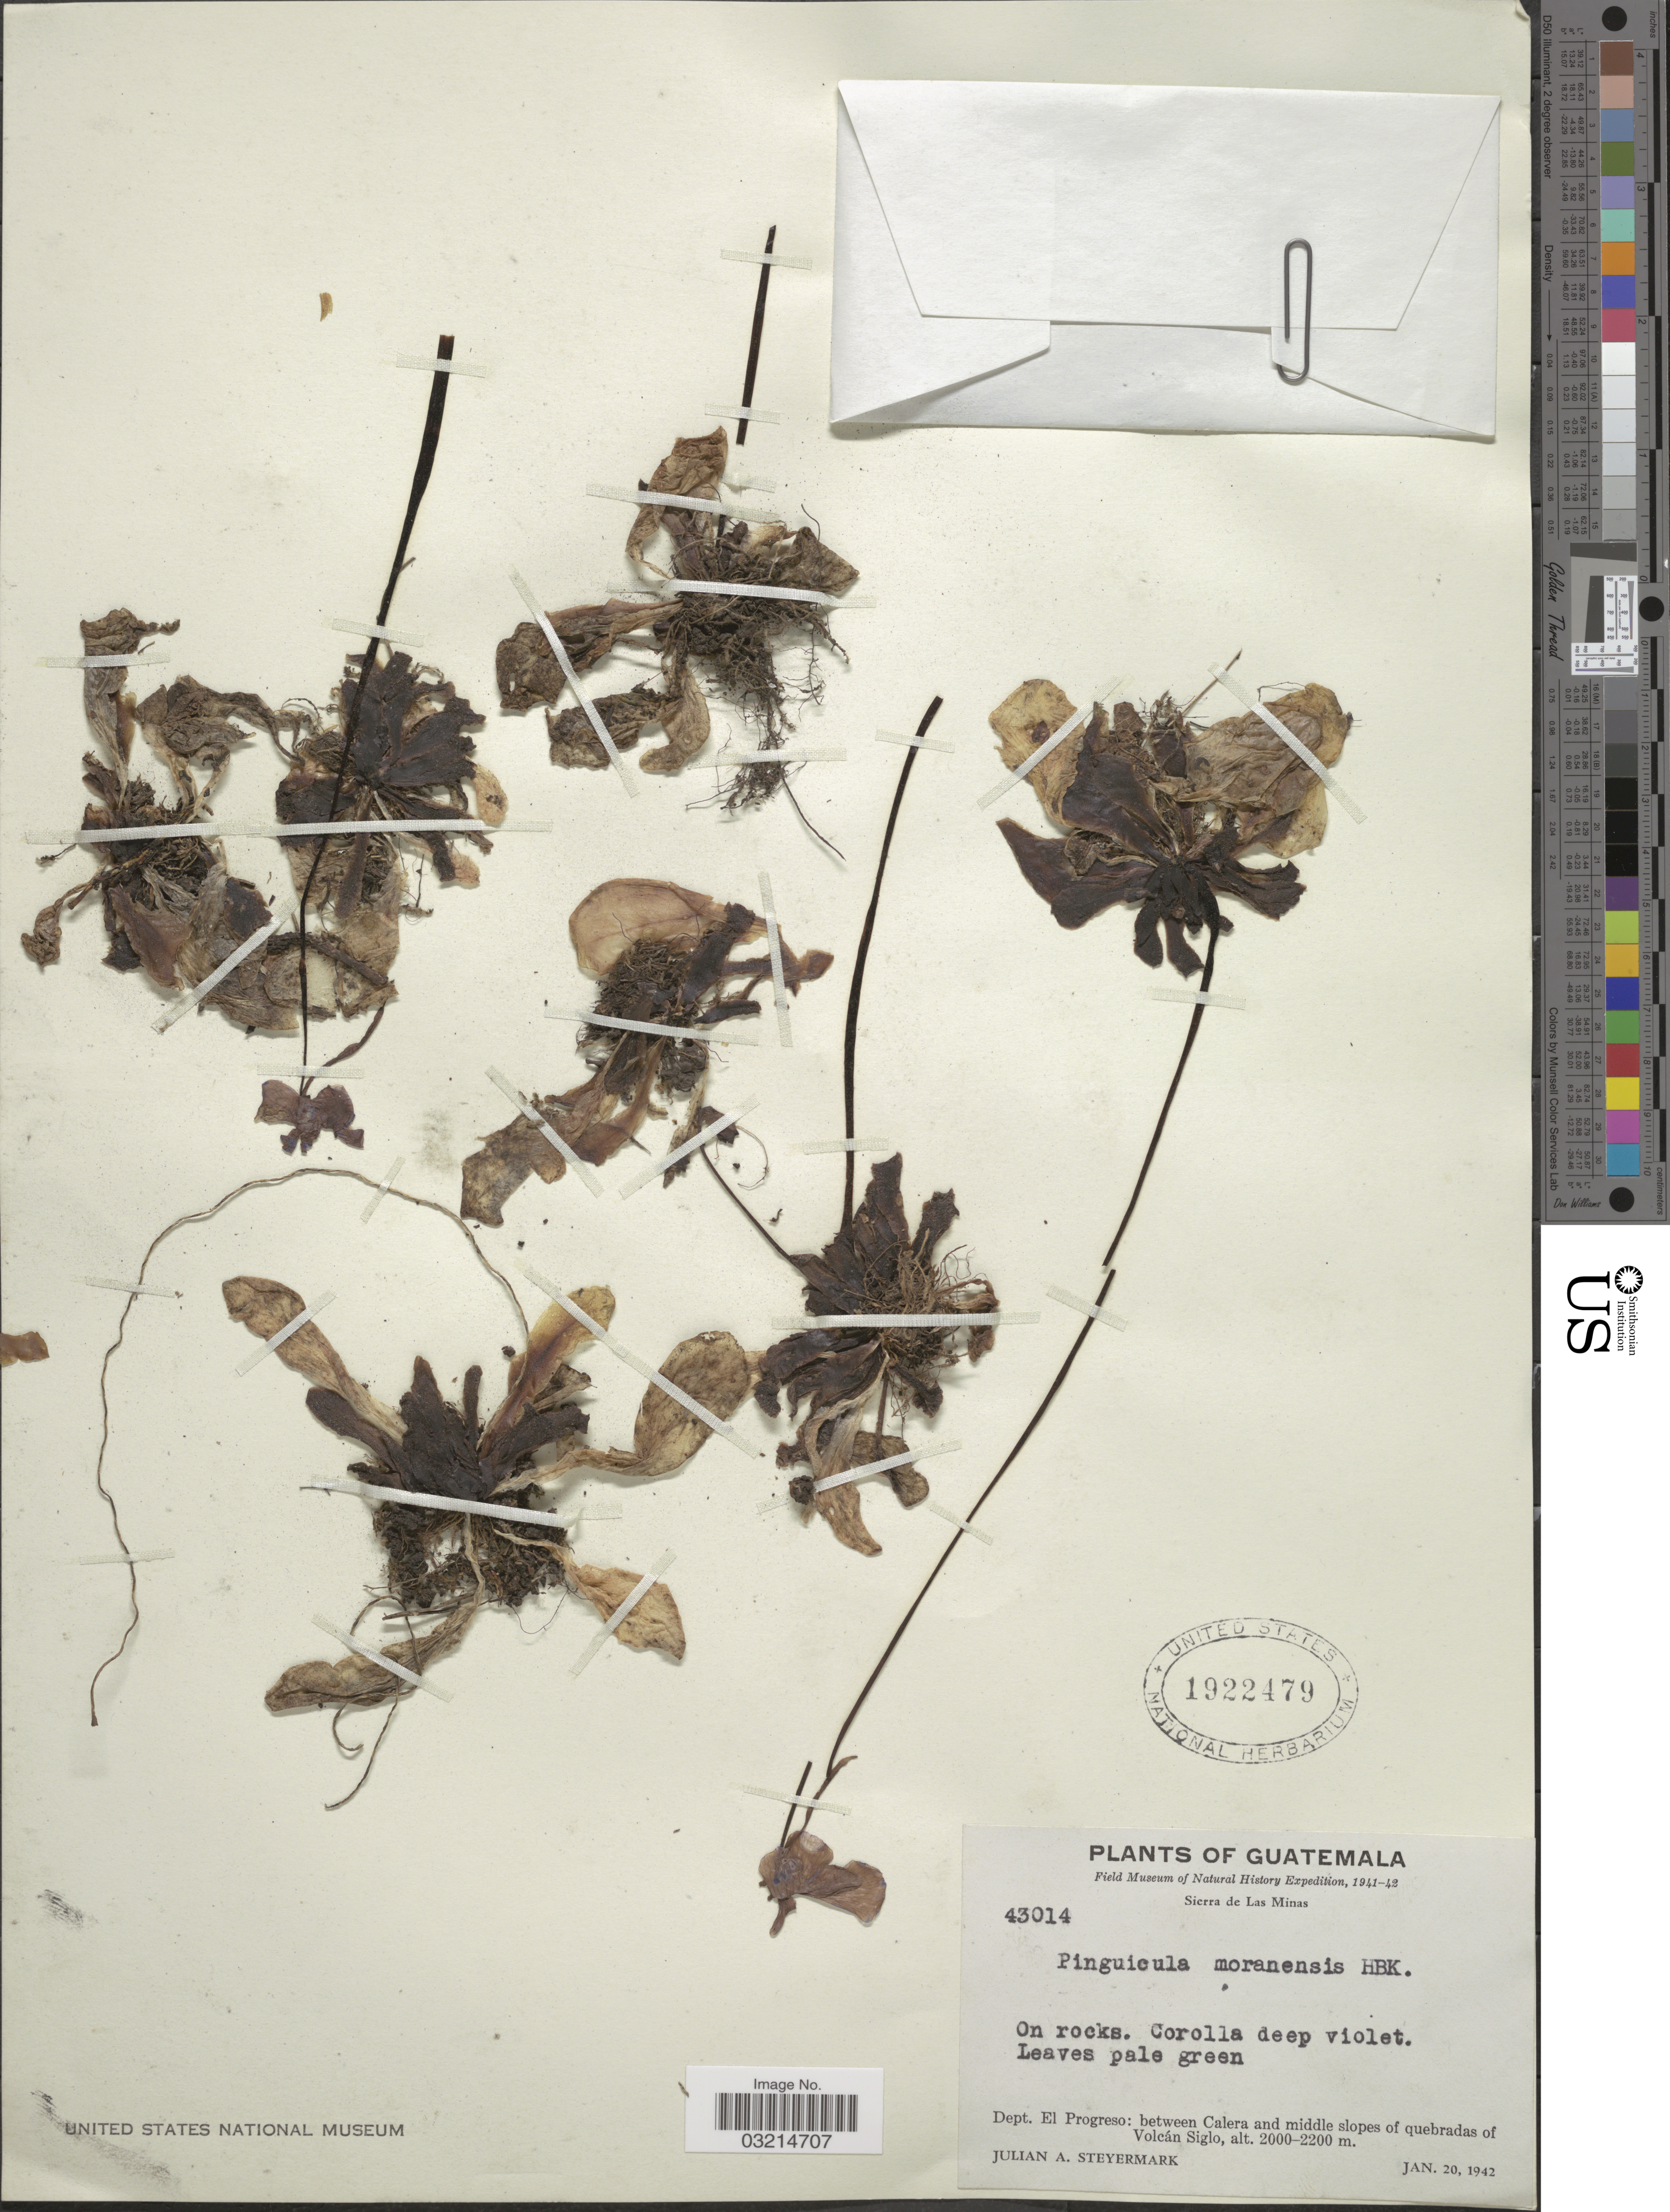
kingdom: Plantae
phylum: Tracheophyta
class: Magnoliopsida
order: Lamiales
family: Lentibulariaceae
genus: Pinguicula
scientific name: Pinguicula moranensis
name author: Kunth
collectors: J. Steyermark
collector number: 43014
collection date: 1942-01-20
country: Guatemala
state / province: El Progreso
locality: Dept. El Progreso: between Calera and middle slopes of quebradas of Volcán Siglo.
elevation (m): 2000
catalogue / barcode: US 1922479